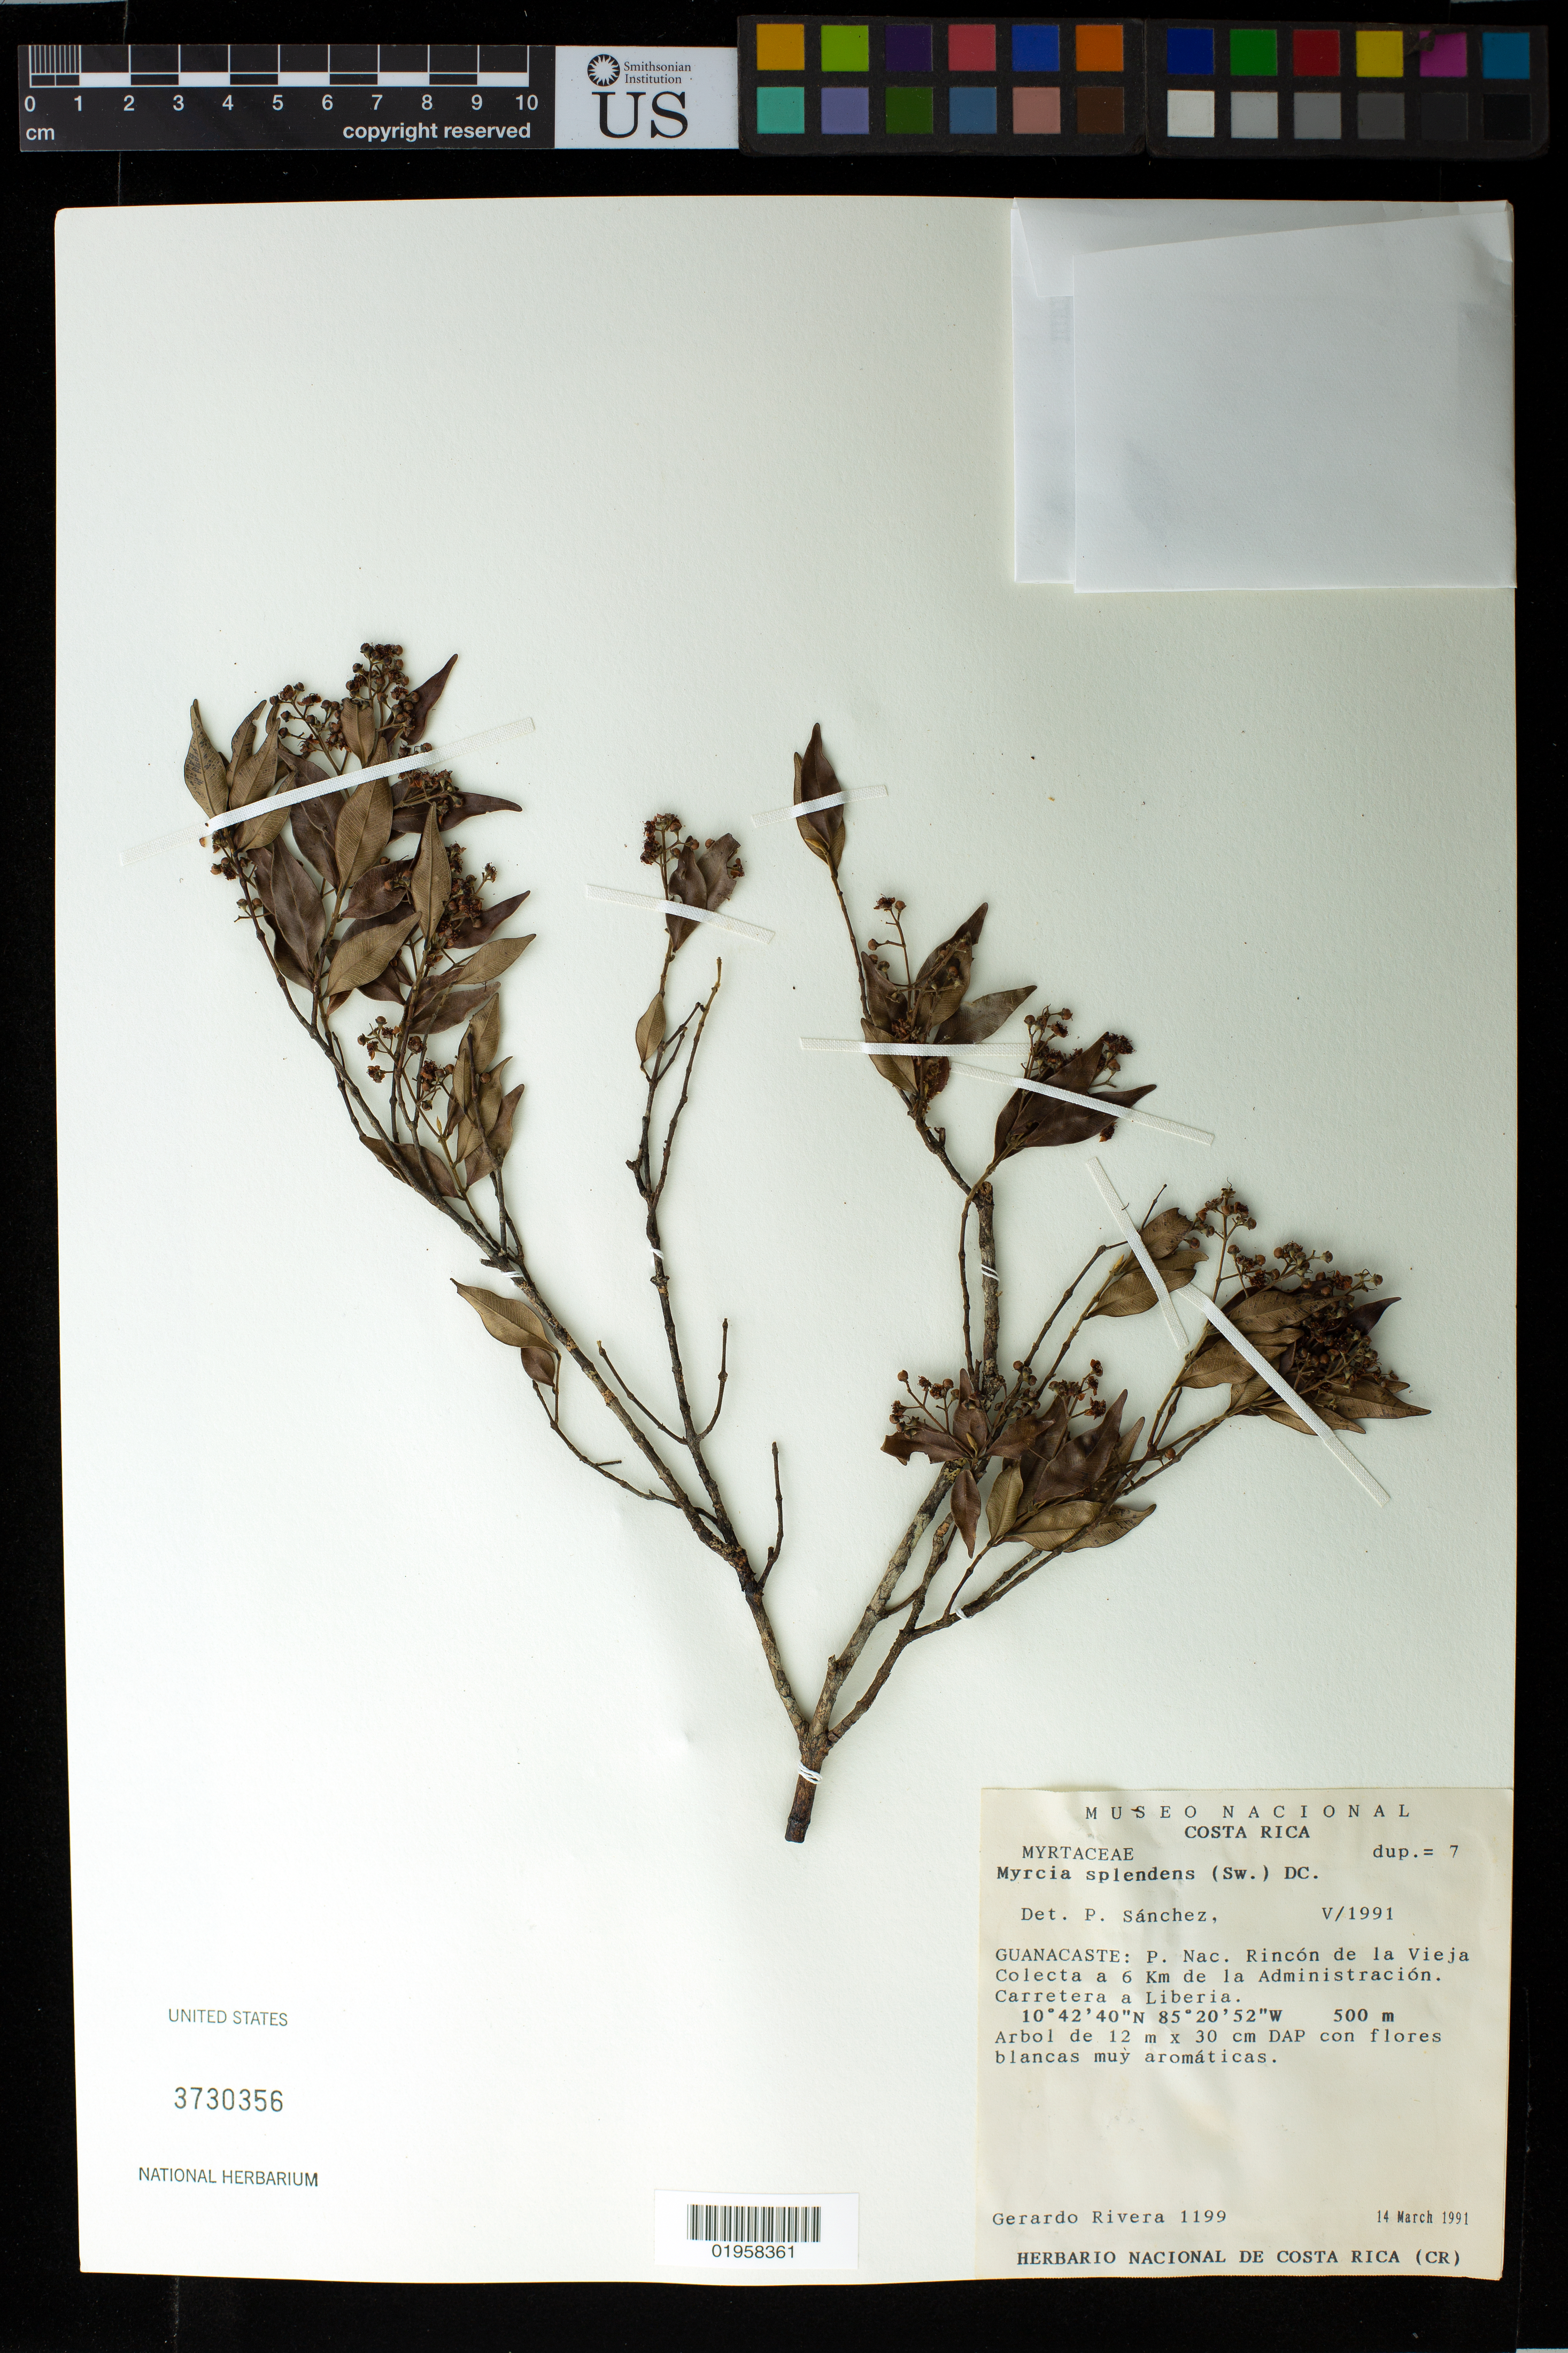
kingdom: Plantae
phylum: Tracheophyta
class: Magnoliopsida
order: Myrtales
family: Myrtaceae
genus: Myrcia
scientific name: Myrcia splendens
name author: (Sw.) DC.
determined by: Sánchez, P.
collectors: G. Rivera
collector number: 1199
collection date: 1991-03-14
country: Costa Rica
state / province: Guanacaste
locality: P. Nac. Rincón de la Vieja Colecta a 6 km de la Administración. Carretera a Liberia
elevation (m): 500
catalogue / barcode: US 3730356